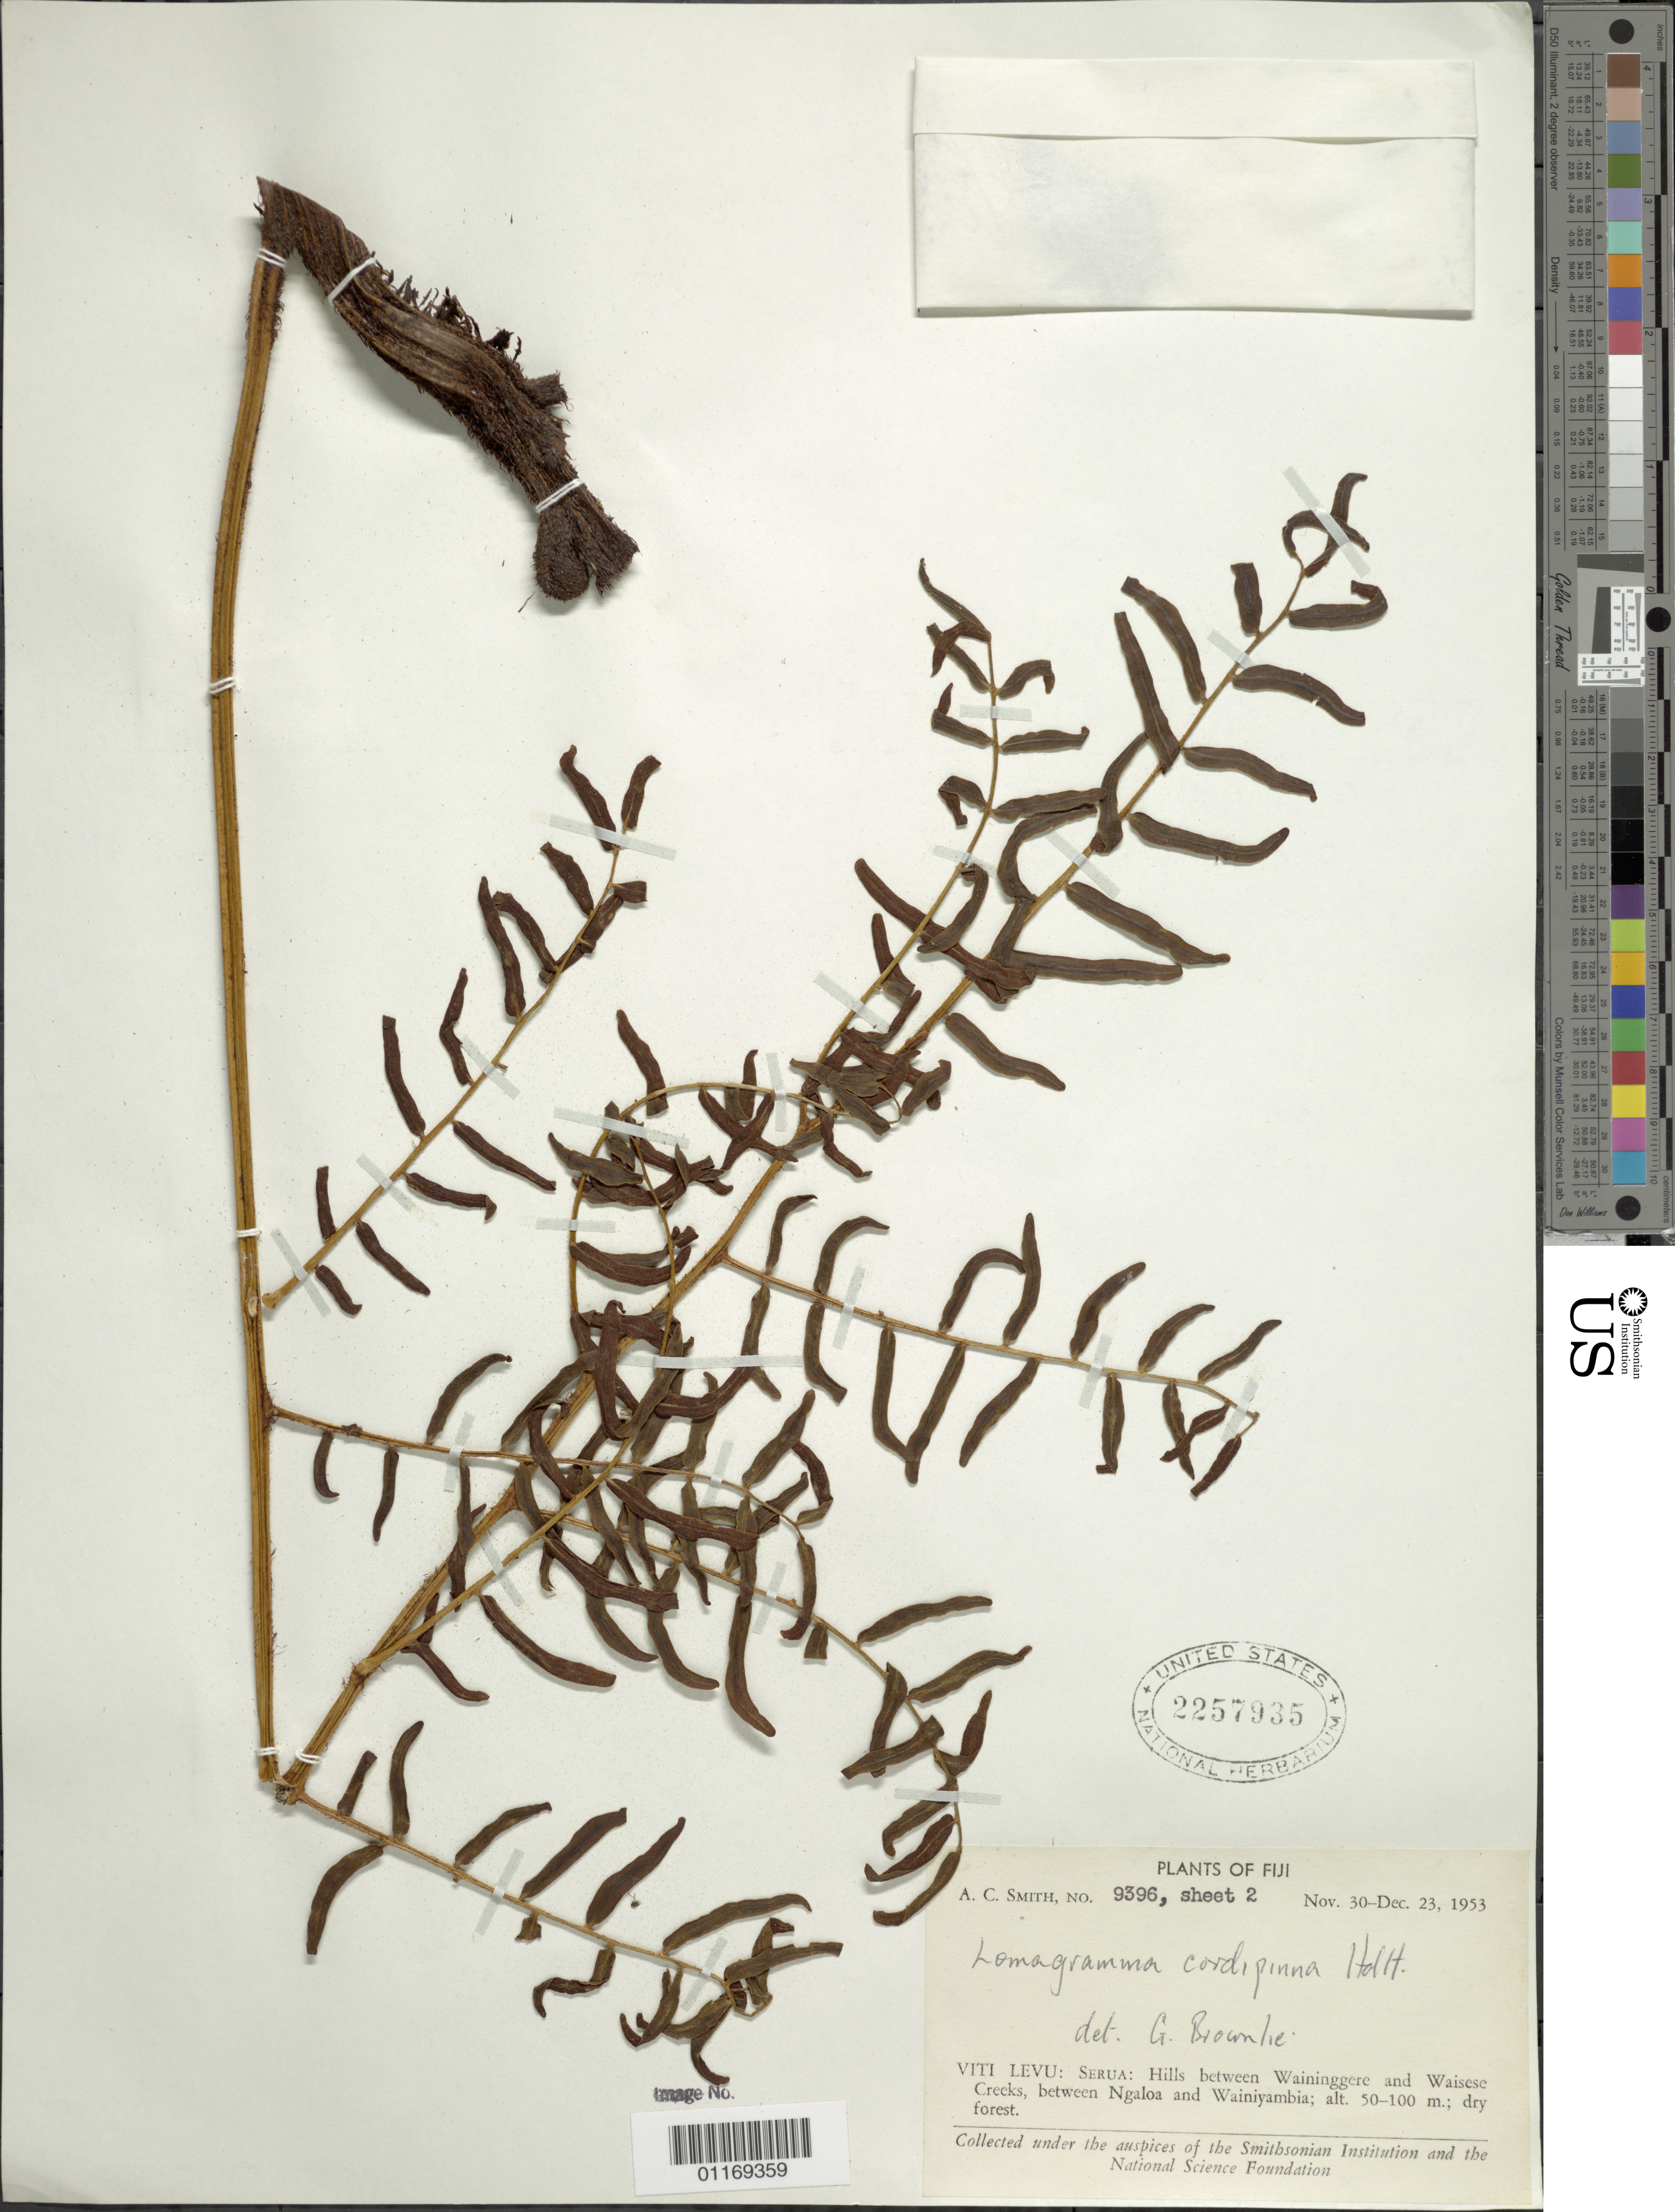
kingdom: Plantae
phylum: Tracheophyta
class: Polypodiopsida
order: Polypodiales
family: Dryopteridaceae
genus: Lomagramma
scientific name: Lomagramma cordipinna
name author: Holttum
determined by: Brownlie, G.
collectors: A. C. Smith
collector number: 9396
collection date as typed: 30 Nov 1953 to 23 Dec 1953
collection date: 1953-11-30/1953-12-23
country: Fiji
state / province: Central Division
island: Viti Levu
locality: Serua Prov.: hills between waininggere and waisese creeks, between ngaloa and wainiyambia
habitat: Dry forest.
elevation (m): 50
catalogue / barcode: US 2257934